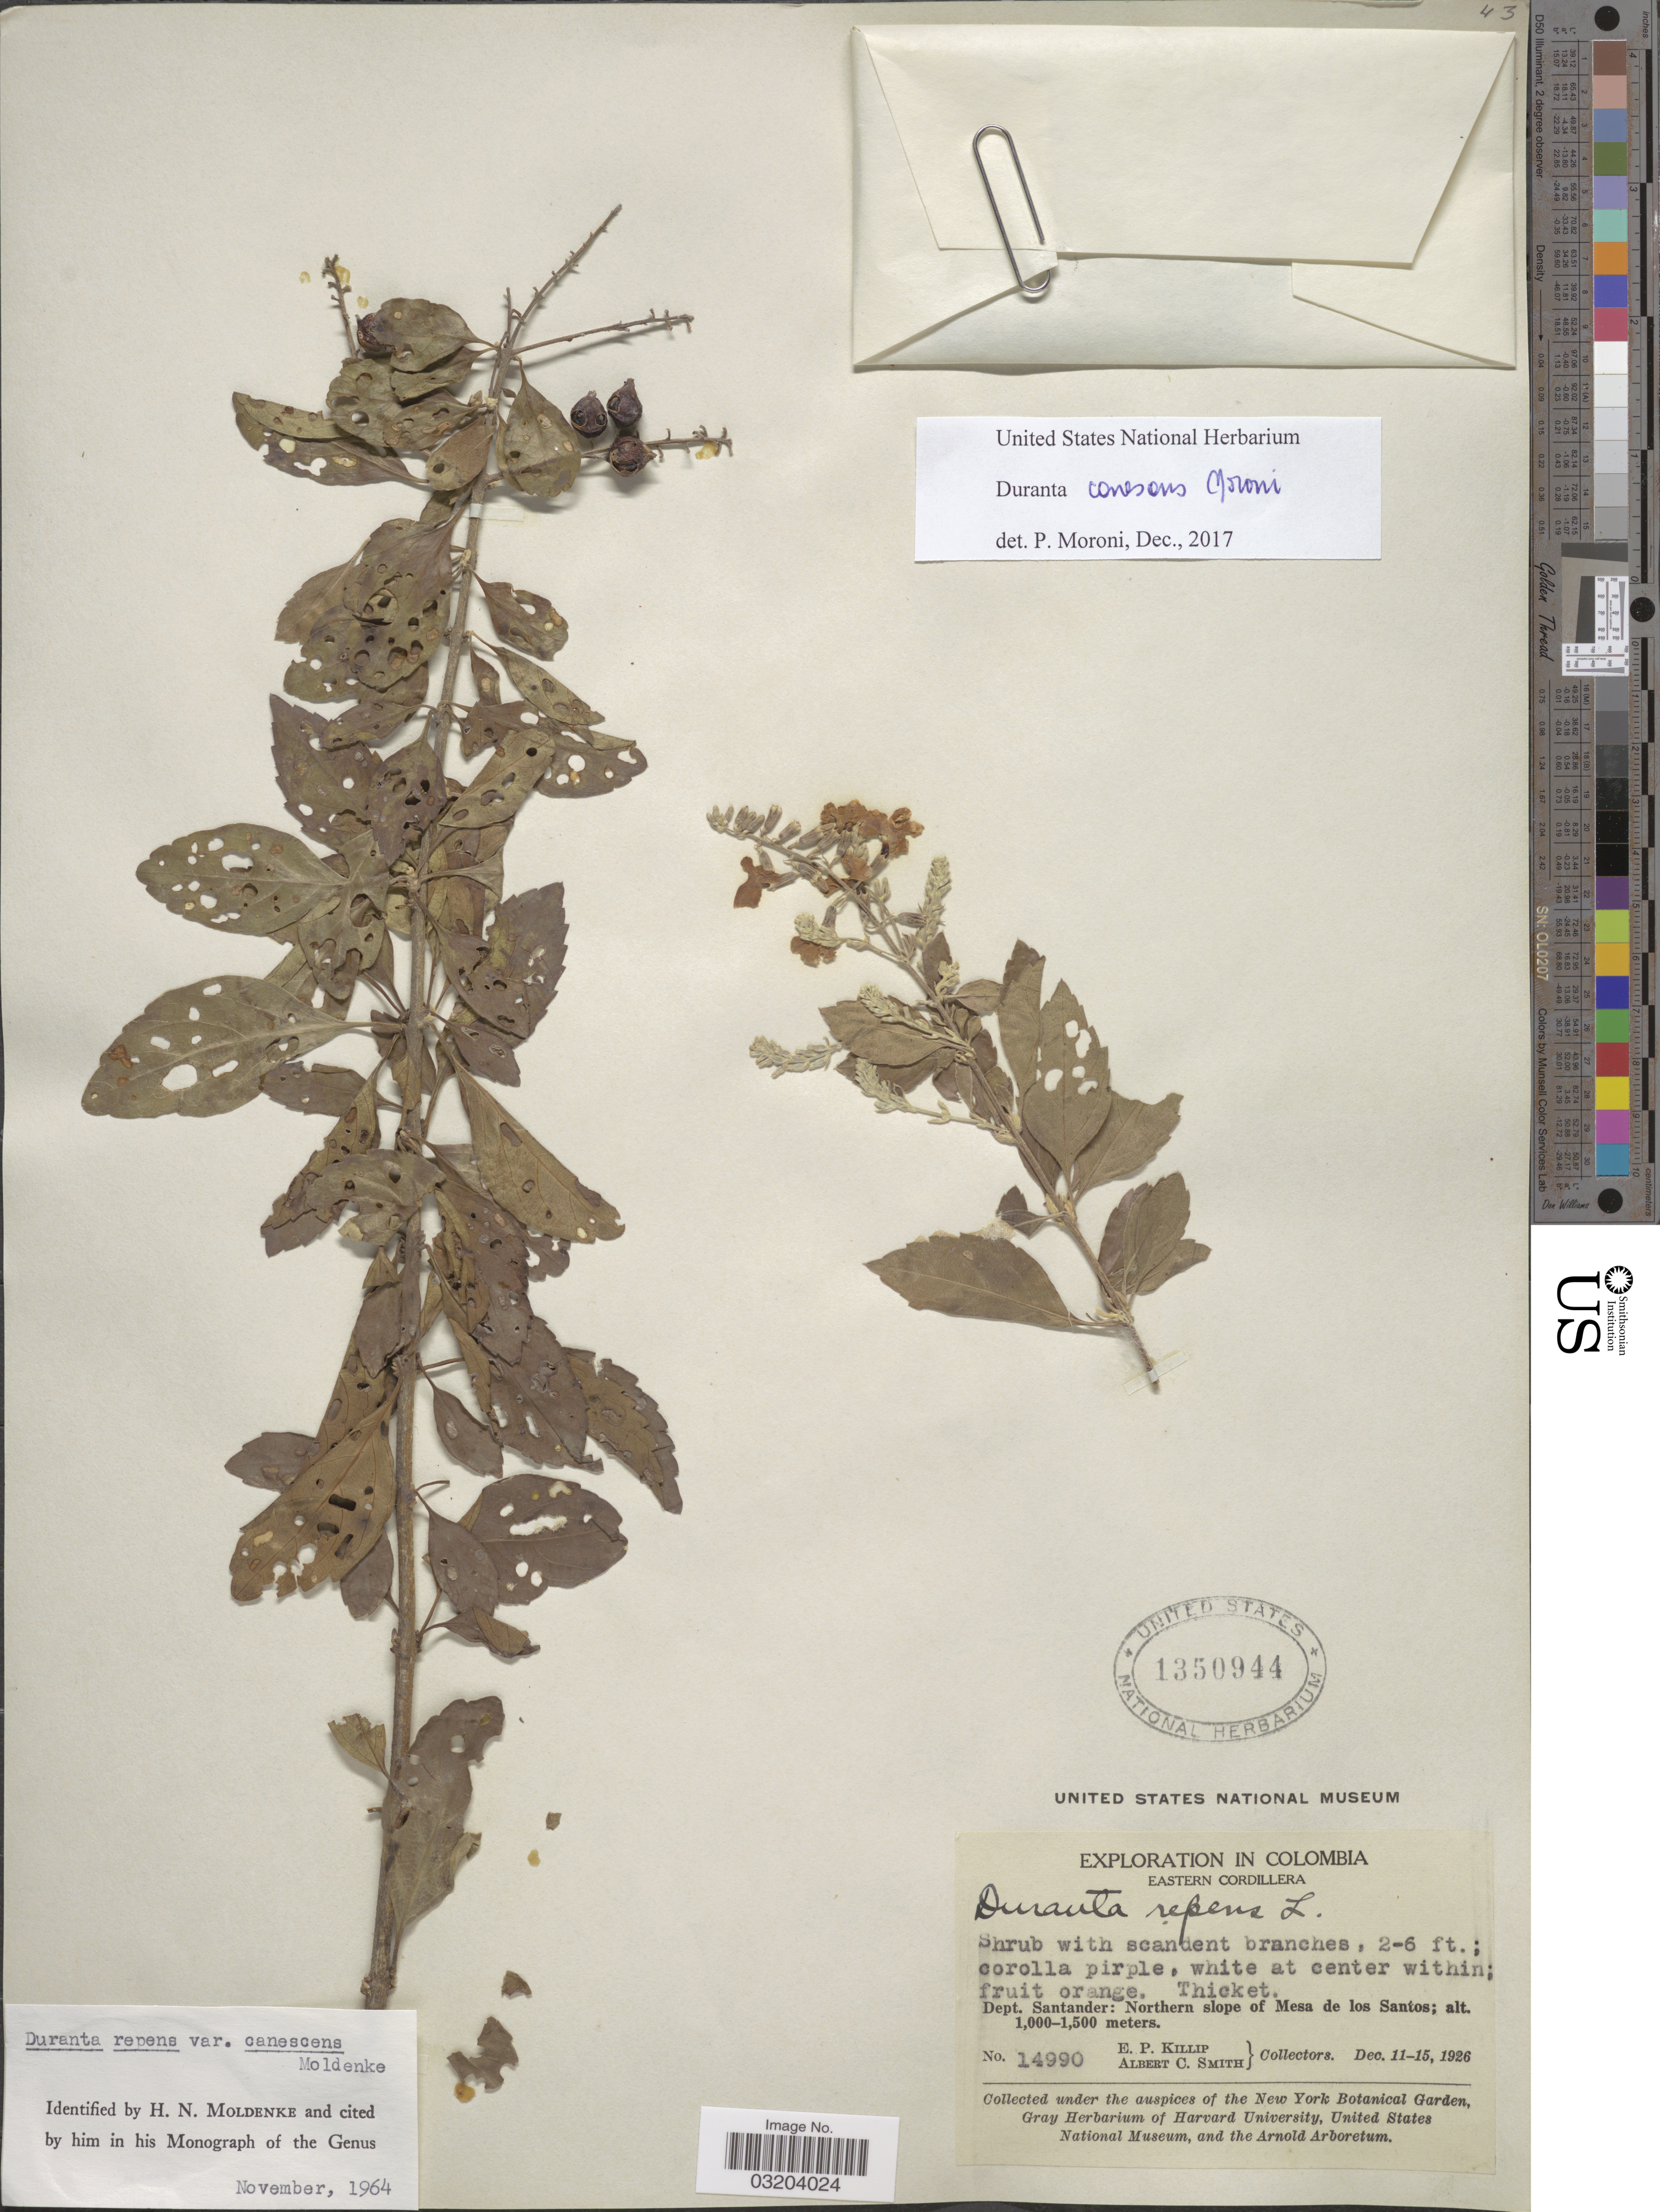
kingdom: Plantae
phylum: Tracheophyta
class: Magnoliopsida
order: Lamiales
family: Verbenaceae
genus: Duranta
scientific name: Duranta canescens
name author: (Moldenke) P. Moroni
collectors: E. P. Killip & A. C. Smith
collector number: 14990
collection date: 1926-12-11/1926-12-15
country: Colombia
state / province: Santander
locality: Eastern Cordillera. Northern slope of Mesa de los Santos.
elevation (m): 1000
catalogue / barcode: US 1350944